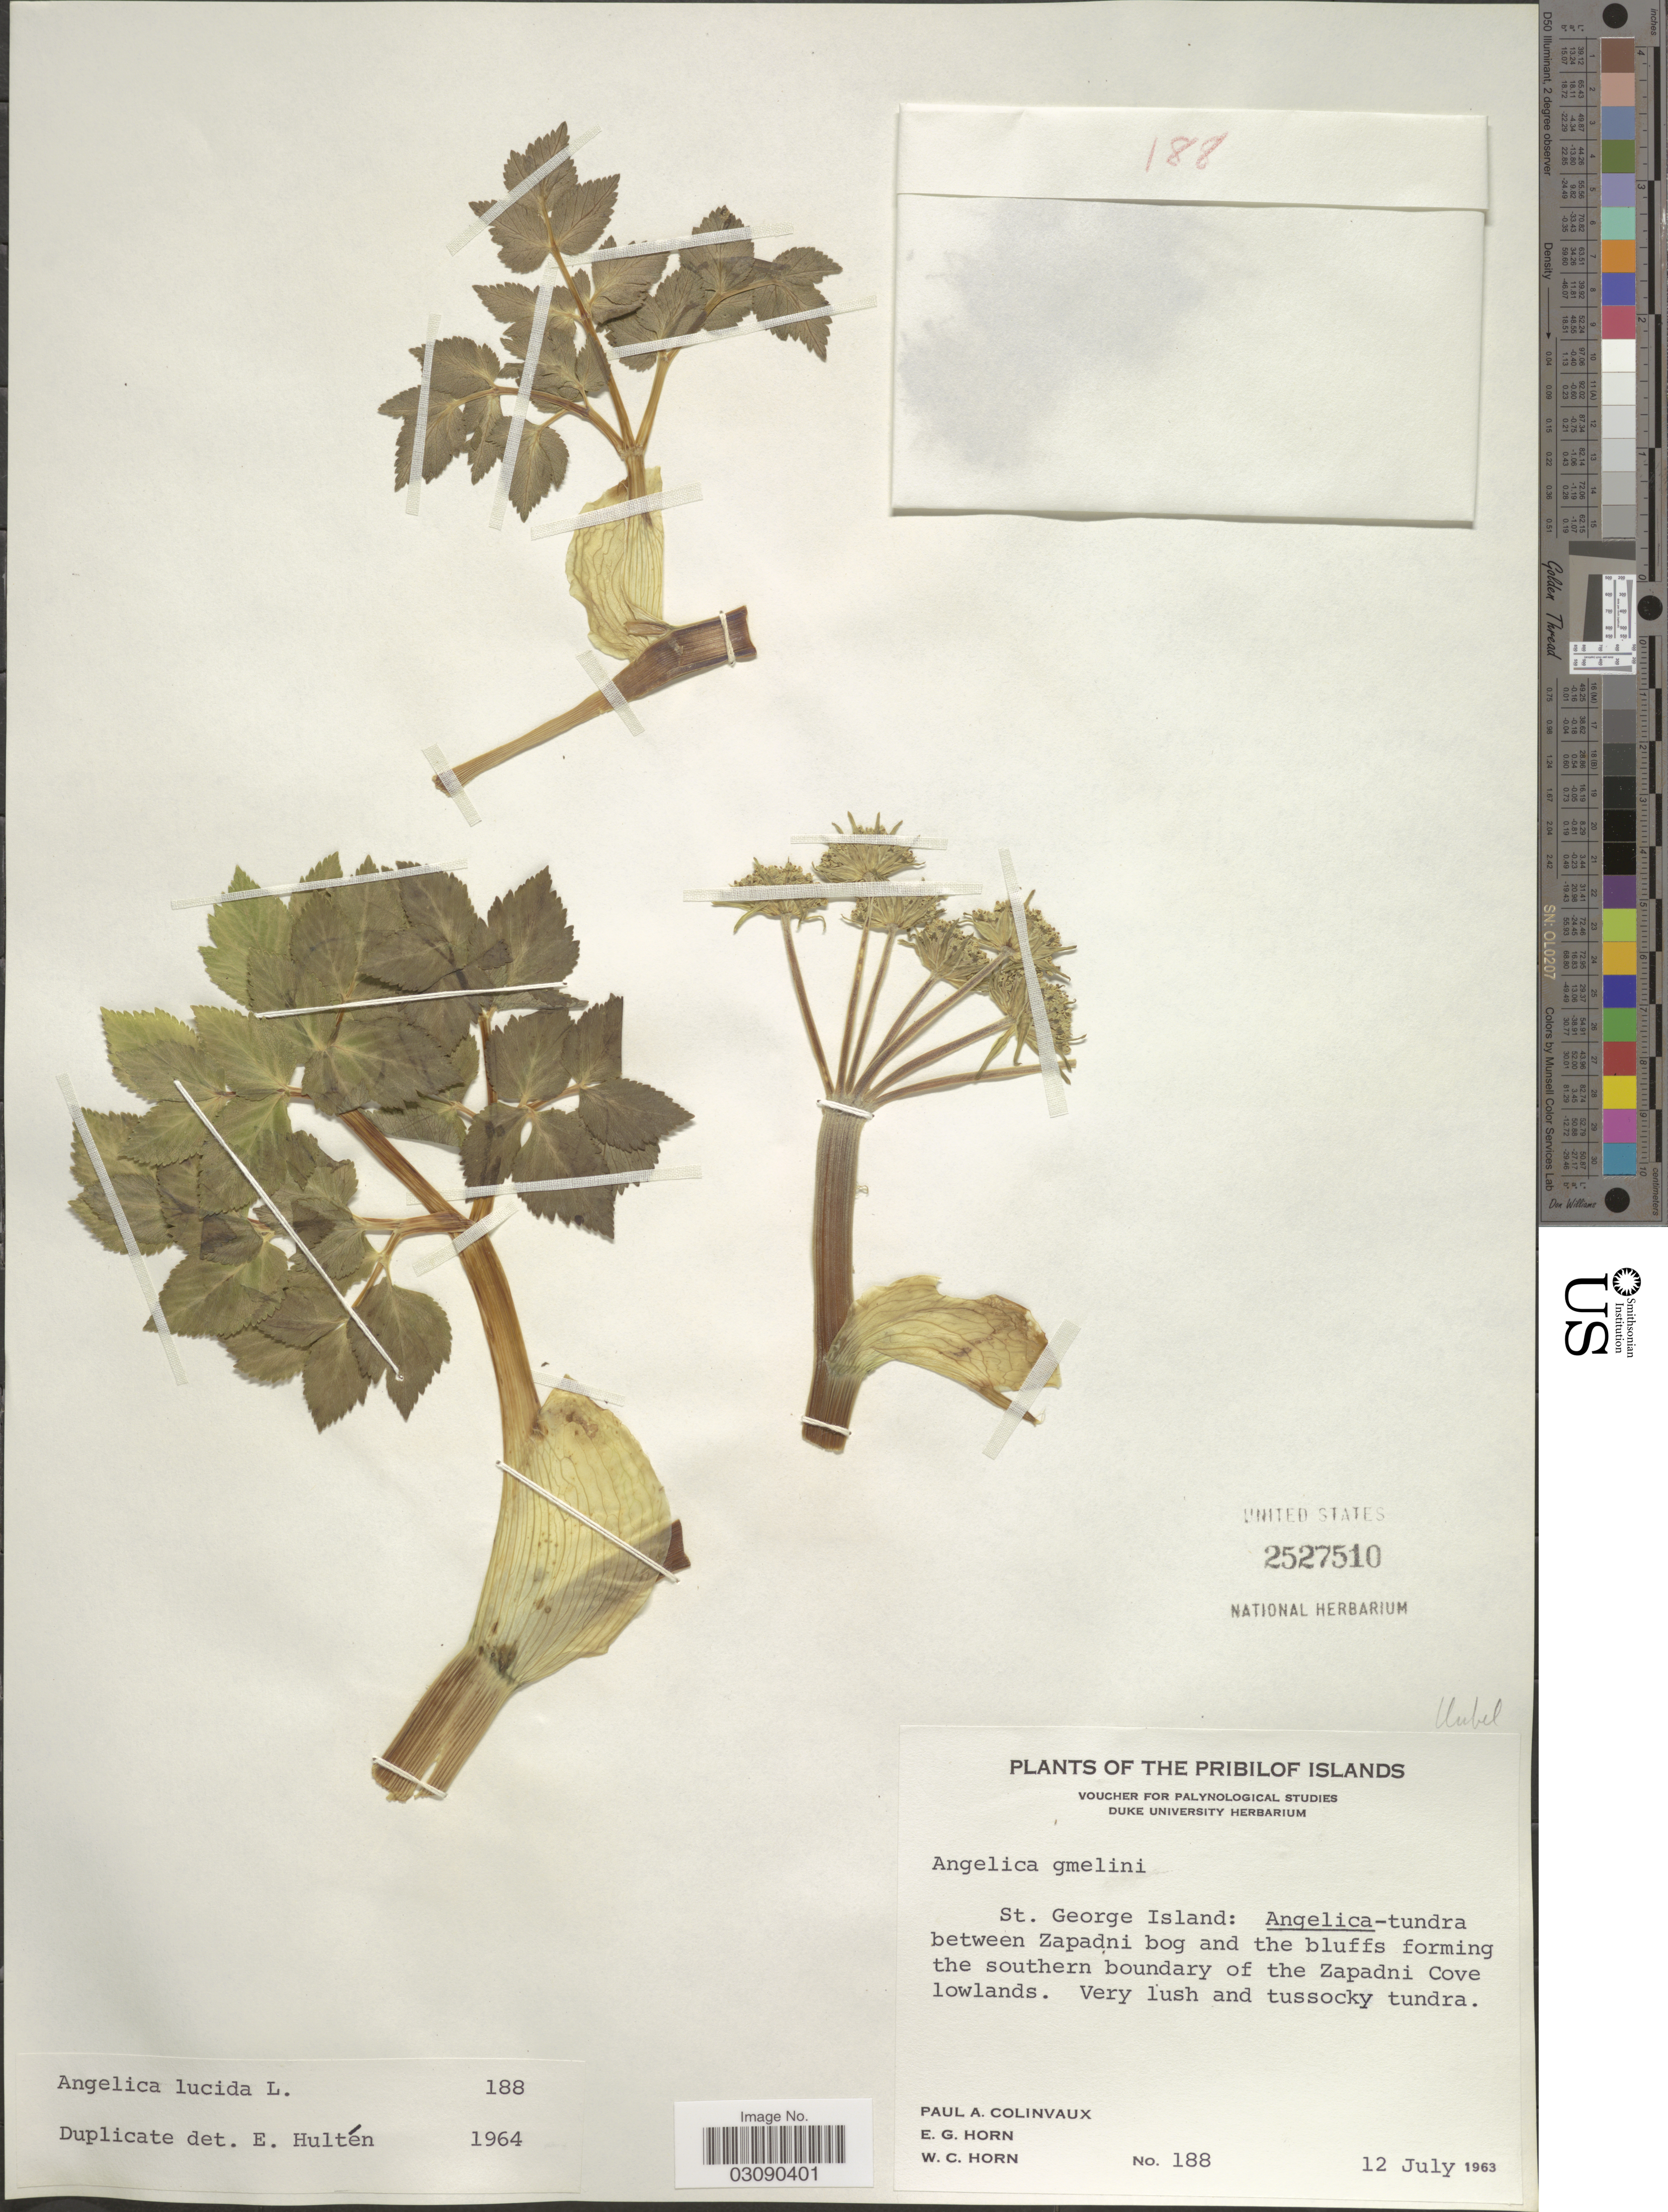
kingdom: Plantae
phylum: Tracheophyta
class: Magnoliopsida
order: Apiales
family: Apiaceae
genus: Angelica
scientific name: Angelica lucida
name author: L.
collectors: P. Colinvaux, E. Horn & W. Horn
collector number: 188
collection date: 1963-07-12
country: United States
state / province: Alaska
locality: St. George Island: Angelica-tundra between Zapadni bog and the bluffs forming the southern boundary of the Zapadni Cove lowlands.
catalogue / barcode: US 2527510